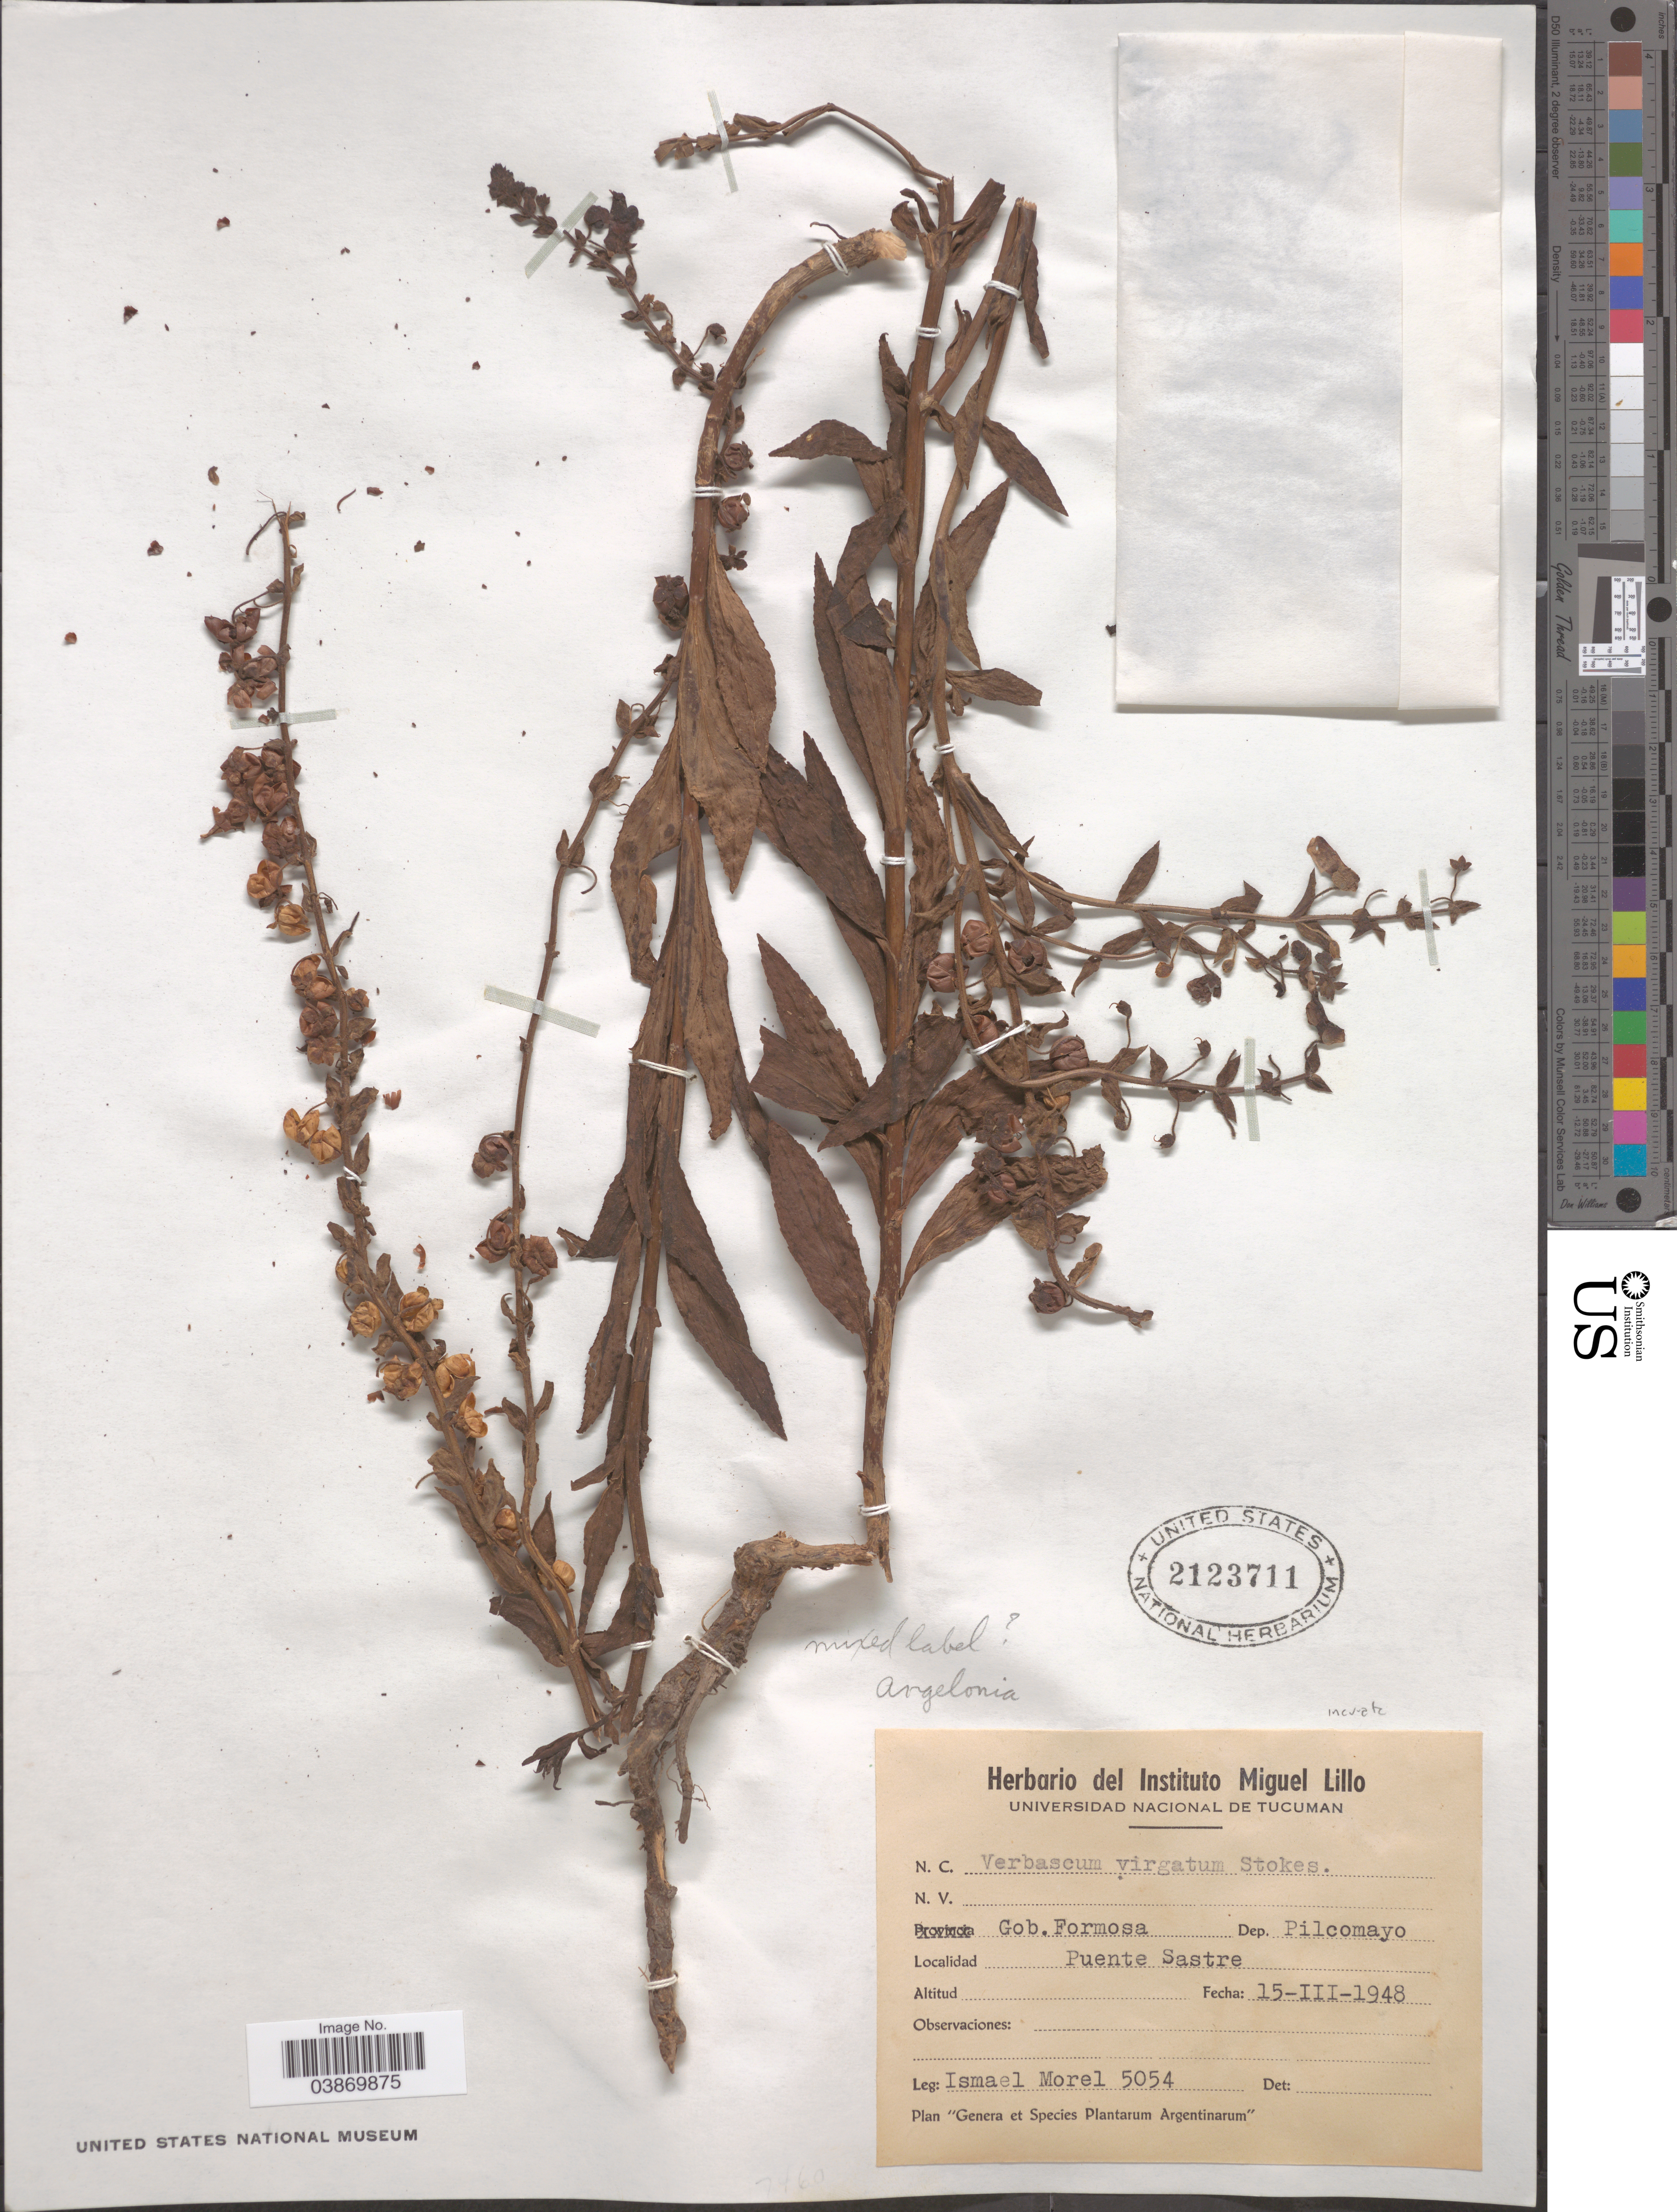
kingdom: Plantae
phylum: Tracheophyta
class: Magnoliopsida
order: Lamiales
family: Plantaginaceae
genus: Angelonia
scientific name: Angelonia sp.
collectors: I. Morel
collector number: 5054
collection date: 1948-03-15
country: Argentina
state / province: Formosa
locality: Gob. Formosa. Dep. Pilcomayo. Puente Sastre.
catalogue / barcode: US 2123711